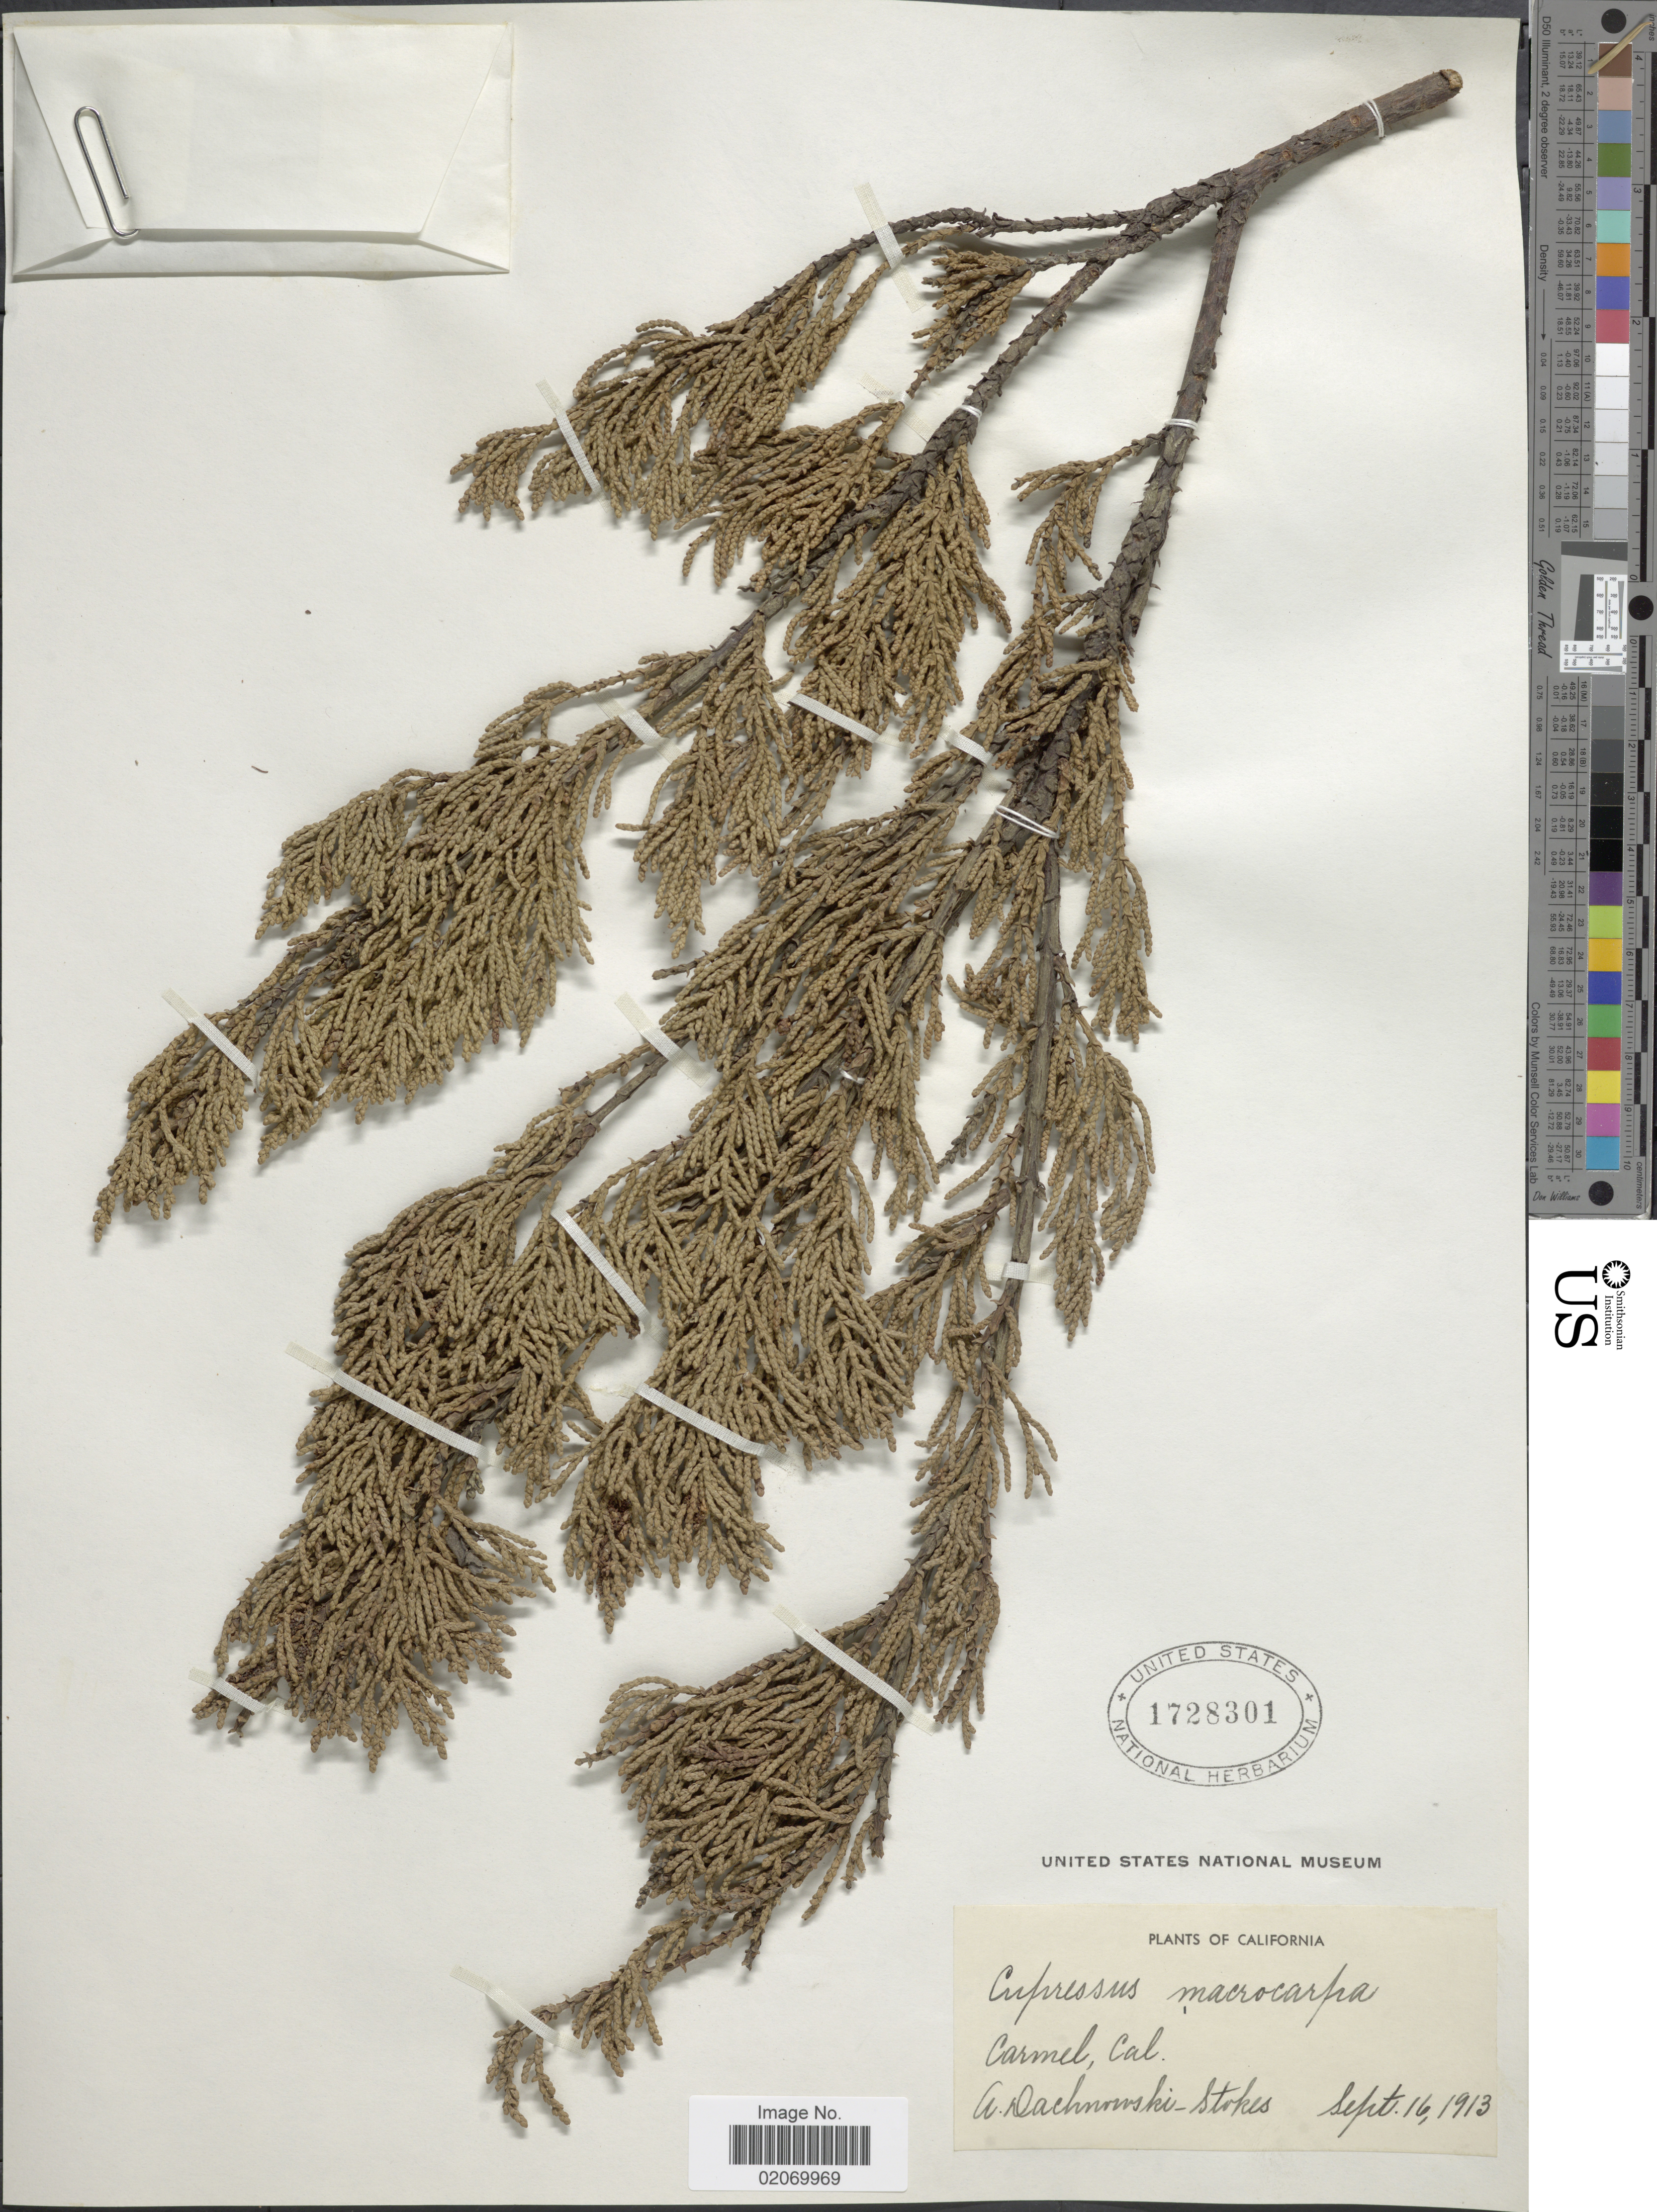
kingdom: Plantae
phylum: Tracheophyta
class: Pinopsida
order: Pinales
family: Cupressaceae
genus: Hesperocyparis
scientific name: Hesperocyparis macrocarpa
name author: (Hartw. ex Gordon) Bartel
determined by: (US) Smithsonian Institution - National Museum of Natural History - Department of Botany (UNITED STATES)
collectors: A. P. Dachnowski-Stokes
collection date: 1913-09-16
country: United States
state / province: California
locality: Carmel, Cal.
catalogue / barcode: US 1728301